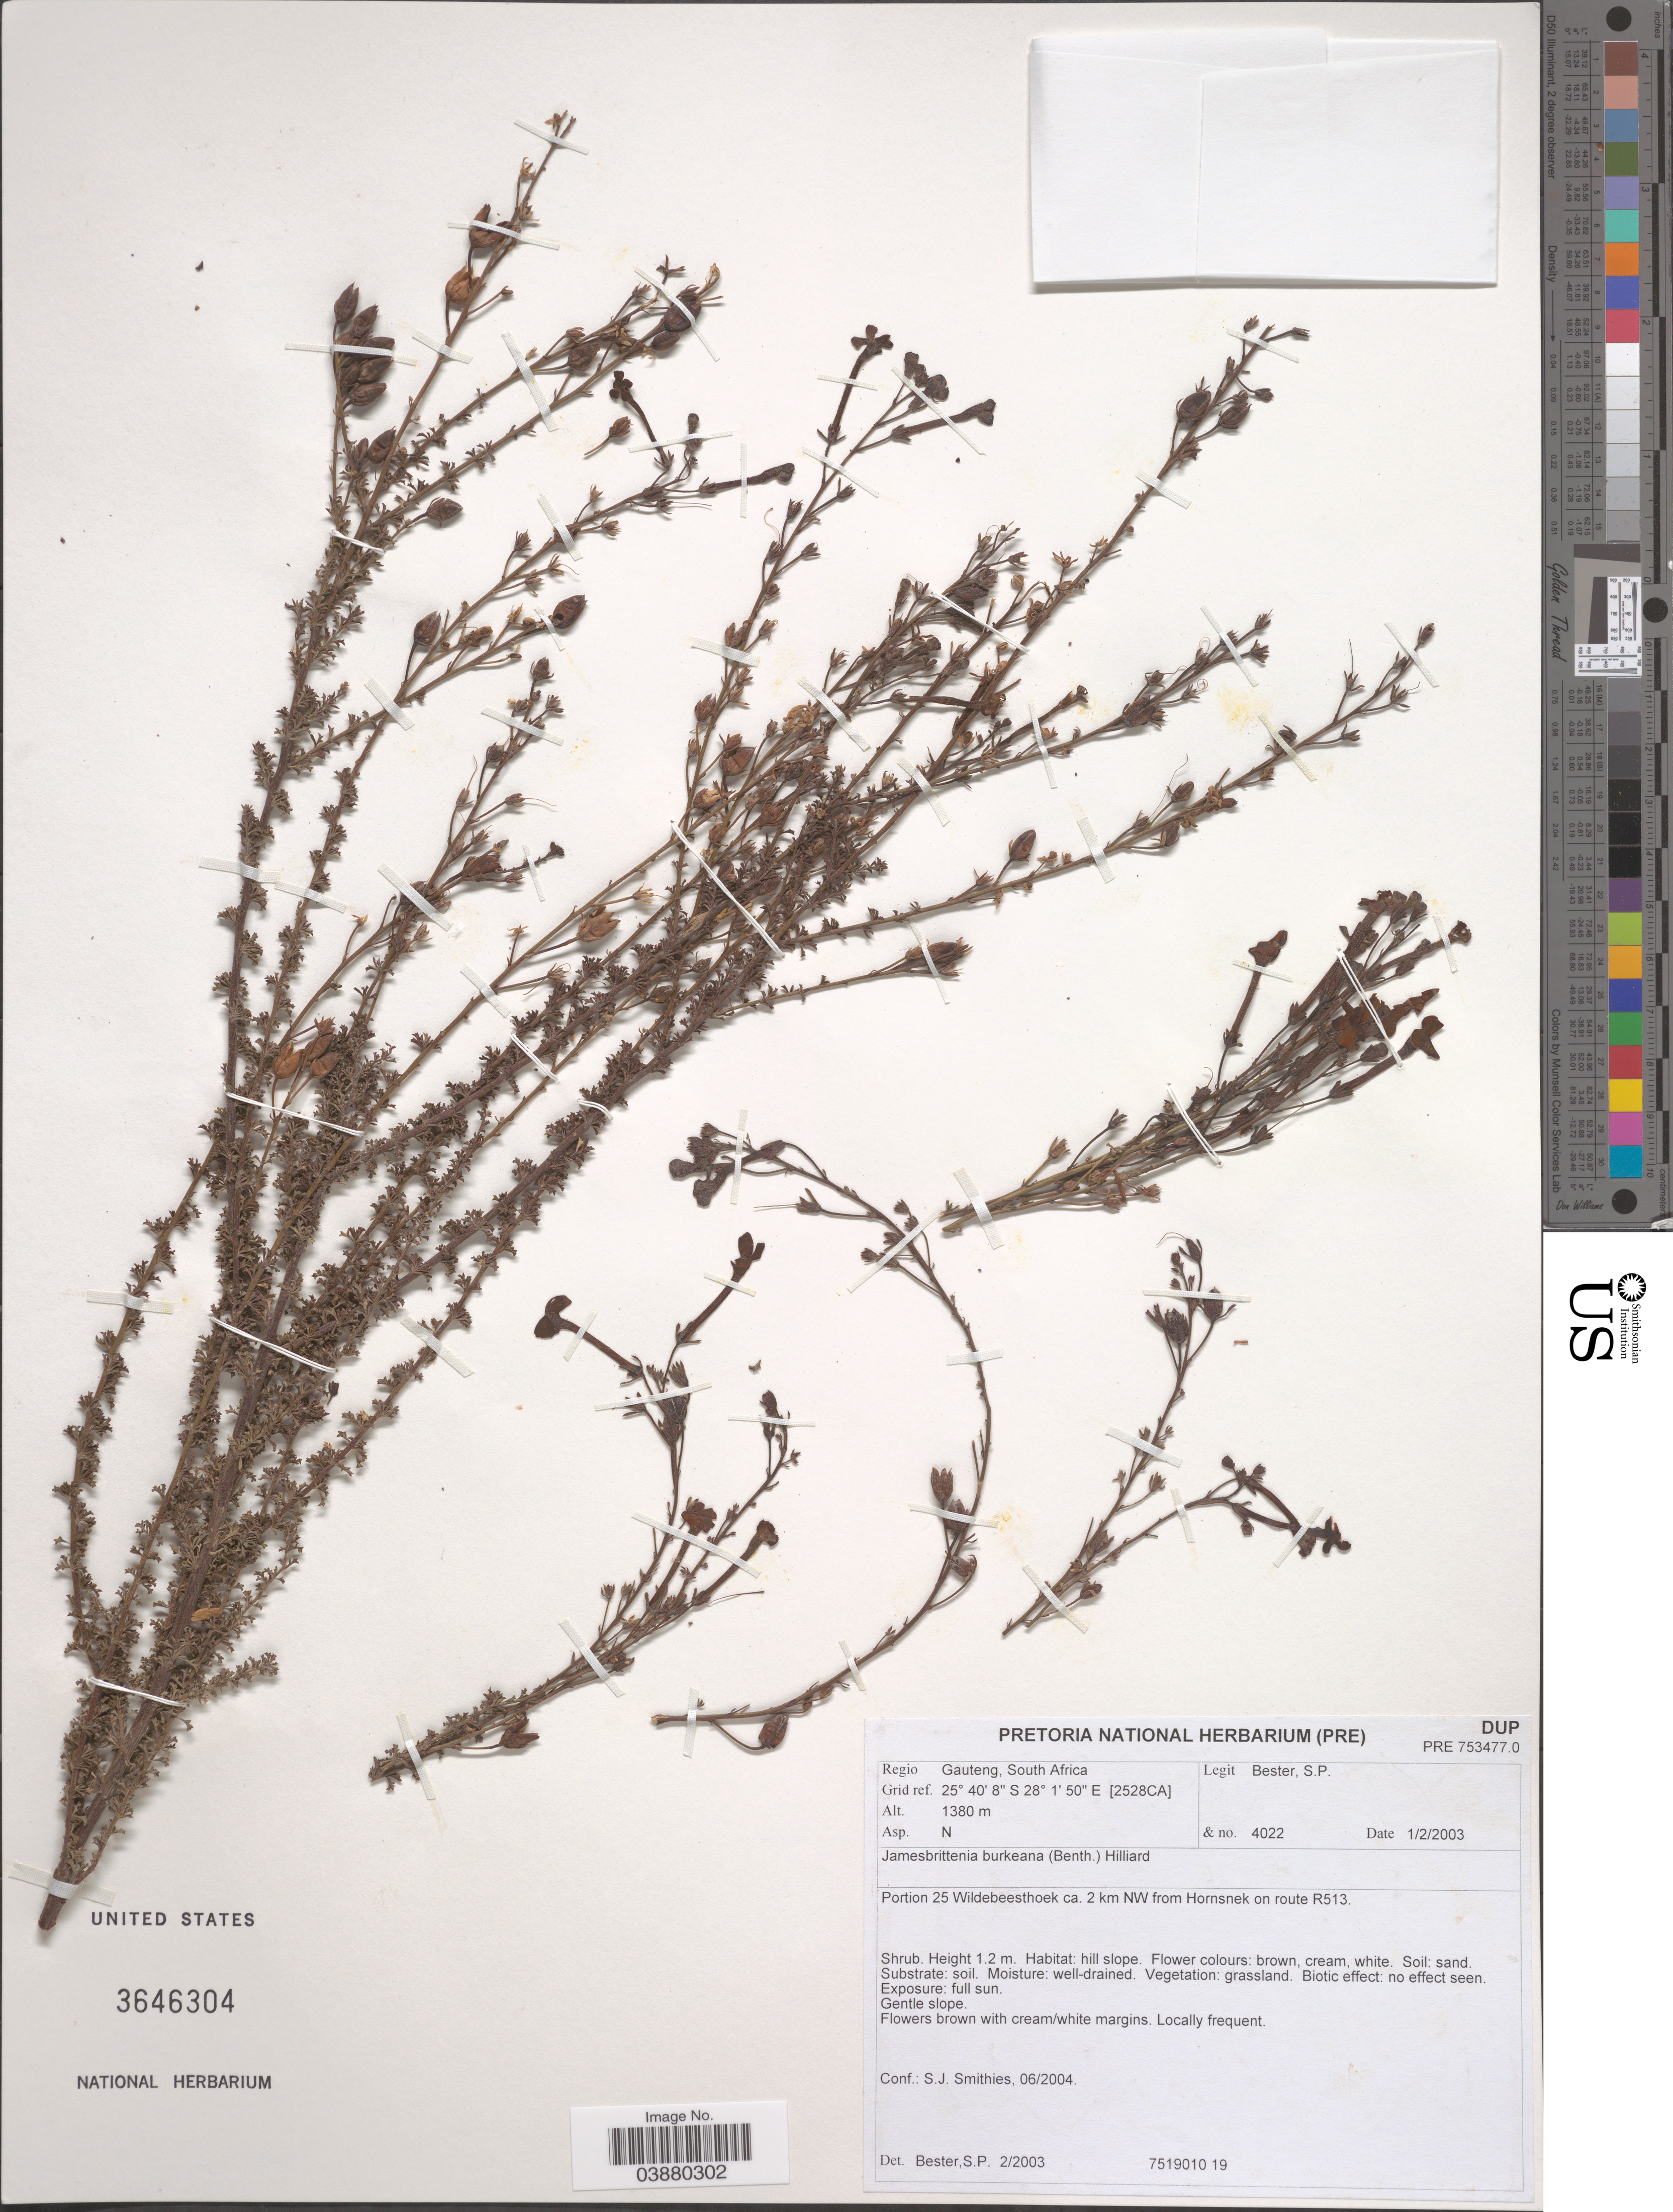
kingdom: Plantae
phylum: Tracheophyta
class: Magnoliopsida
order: Lamiales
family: Scrophulariaceae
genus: Jamesbrittenia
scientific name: Jamesbrittenia burkeana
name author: (Benth.) Hilliard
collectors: S. Bester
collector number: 4022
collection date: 2003-02-01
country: South Africa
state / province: Gauteng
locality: Regio Gauteng. Grid ref. [2528CA]. Asp. N. Portion 5 Wildebeesthoek ca. 2 km NW from Hornsnek on route R513.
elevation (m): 1380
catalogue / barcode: US 3646304